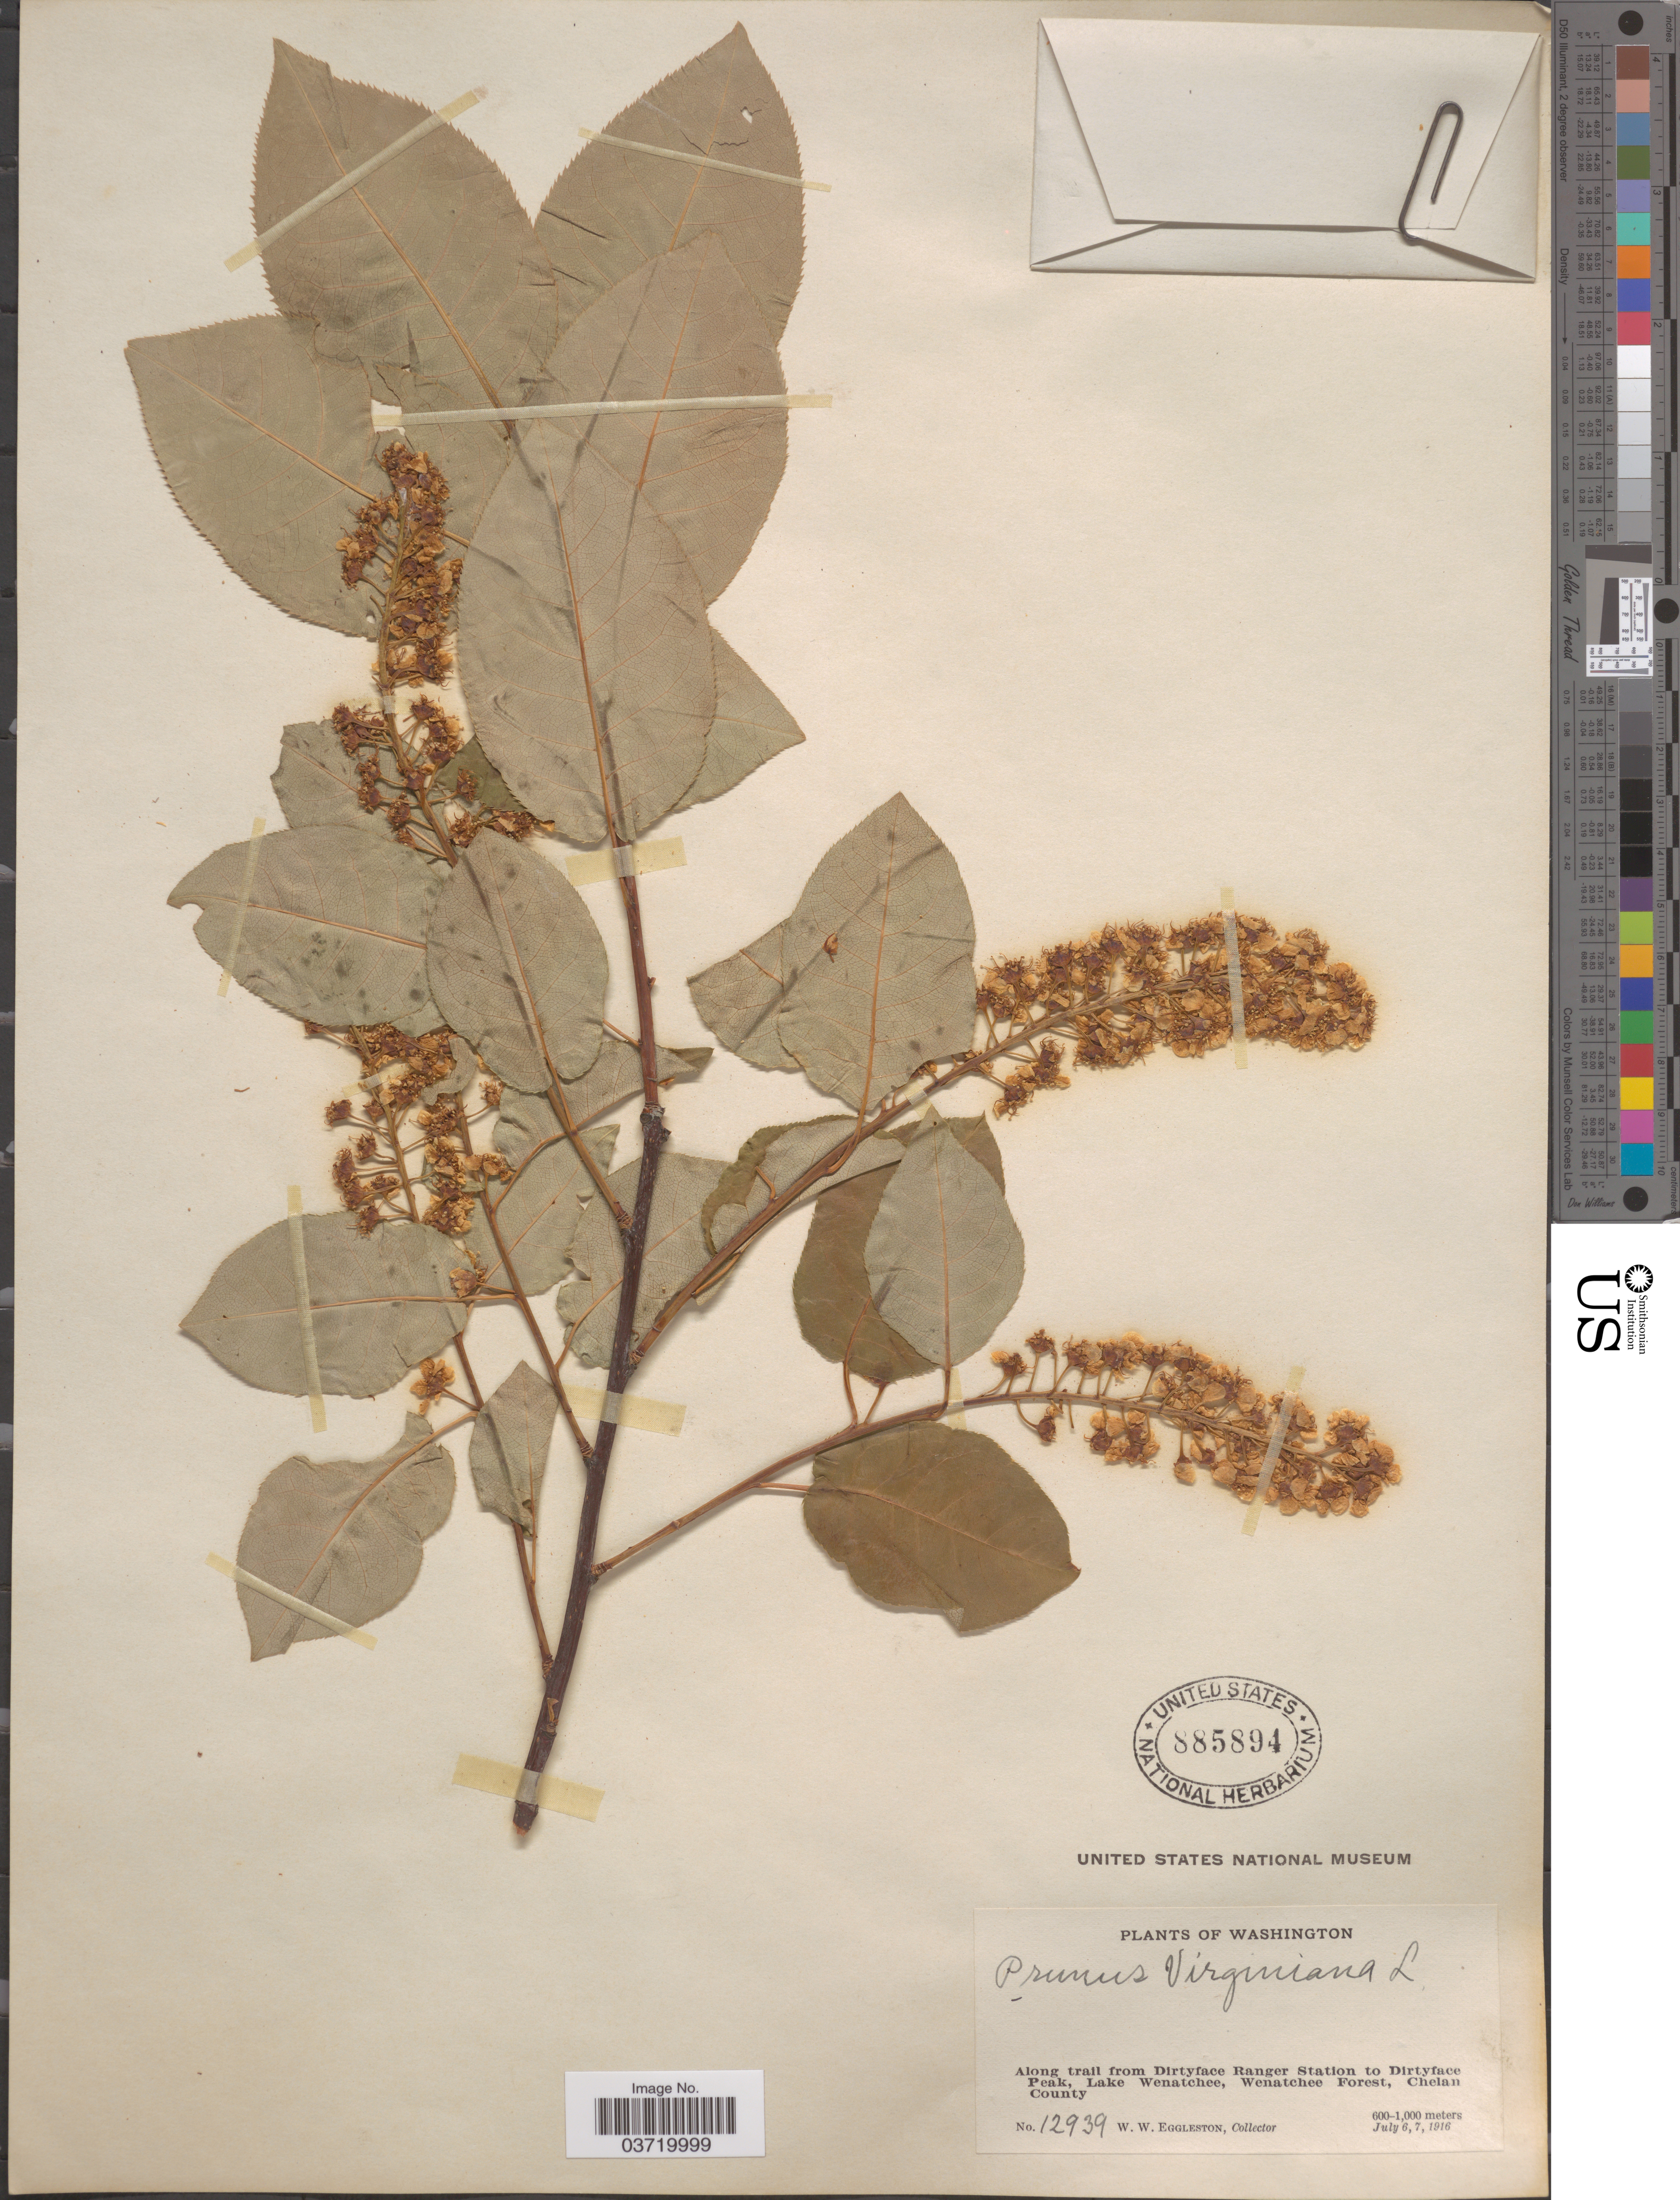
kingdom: Plantae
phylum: Tracheophyta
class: Magnoliopsida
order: Rosales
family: Rosaceae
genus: Prunus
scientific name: Prunus virginiana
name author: L.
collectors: W. W. Eggleston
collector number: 12939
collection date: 1916-07-06/1916-07-07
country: United States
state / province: Washington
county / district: Chelan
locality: Along trail from Dirtyface Ranger Station to Dirtyface Peak, Lake Wenatchee, Wenatchee Forest, Chelan County.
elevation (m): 600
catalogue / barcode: US 885894